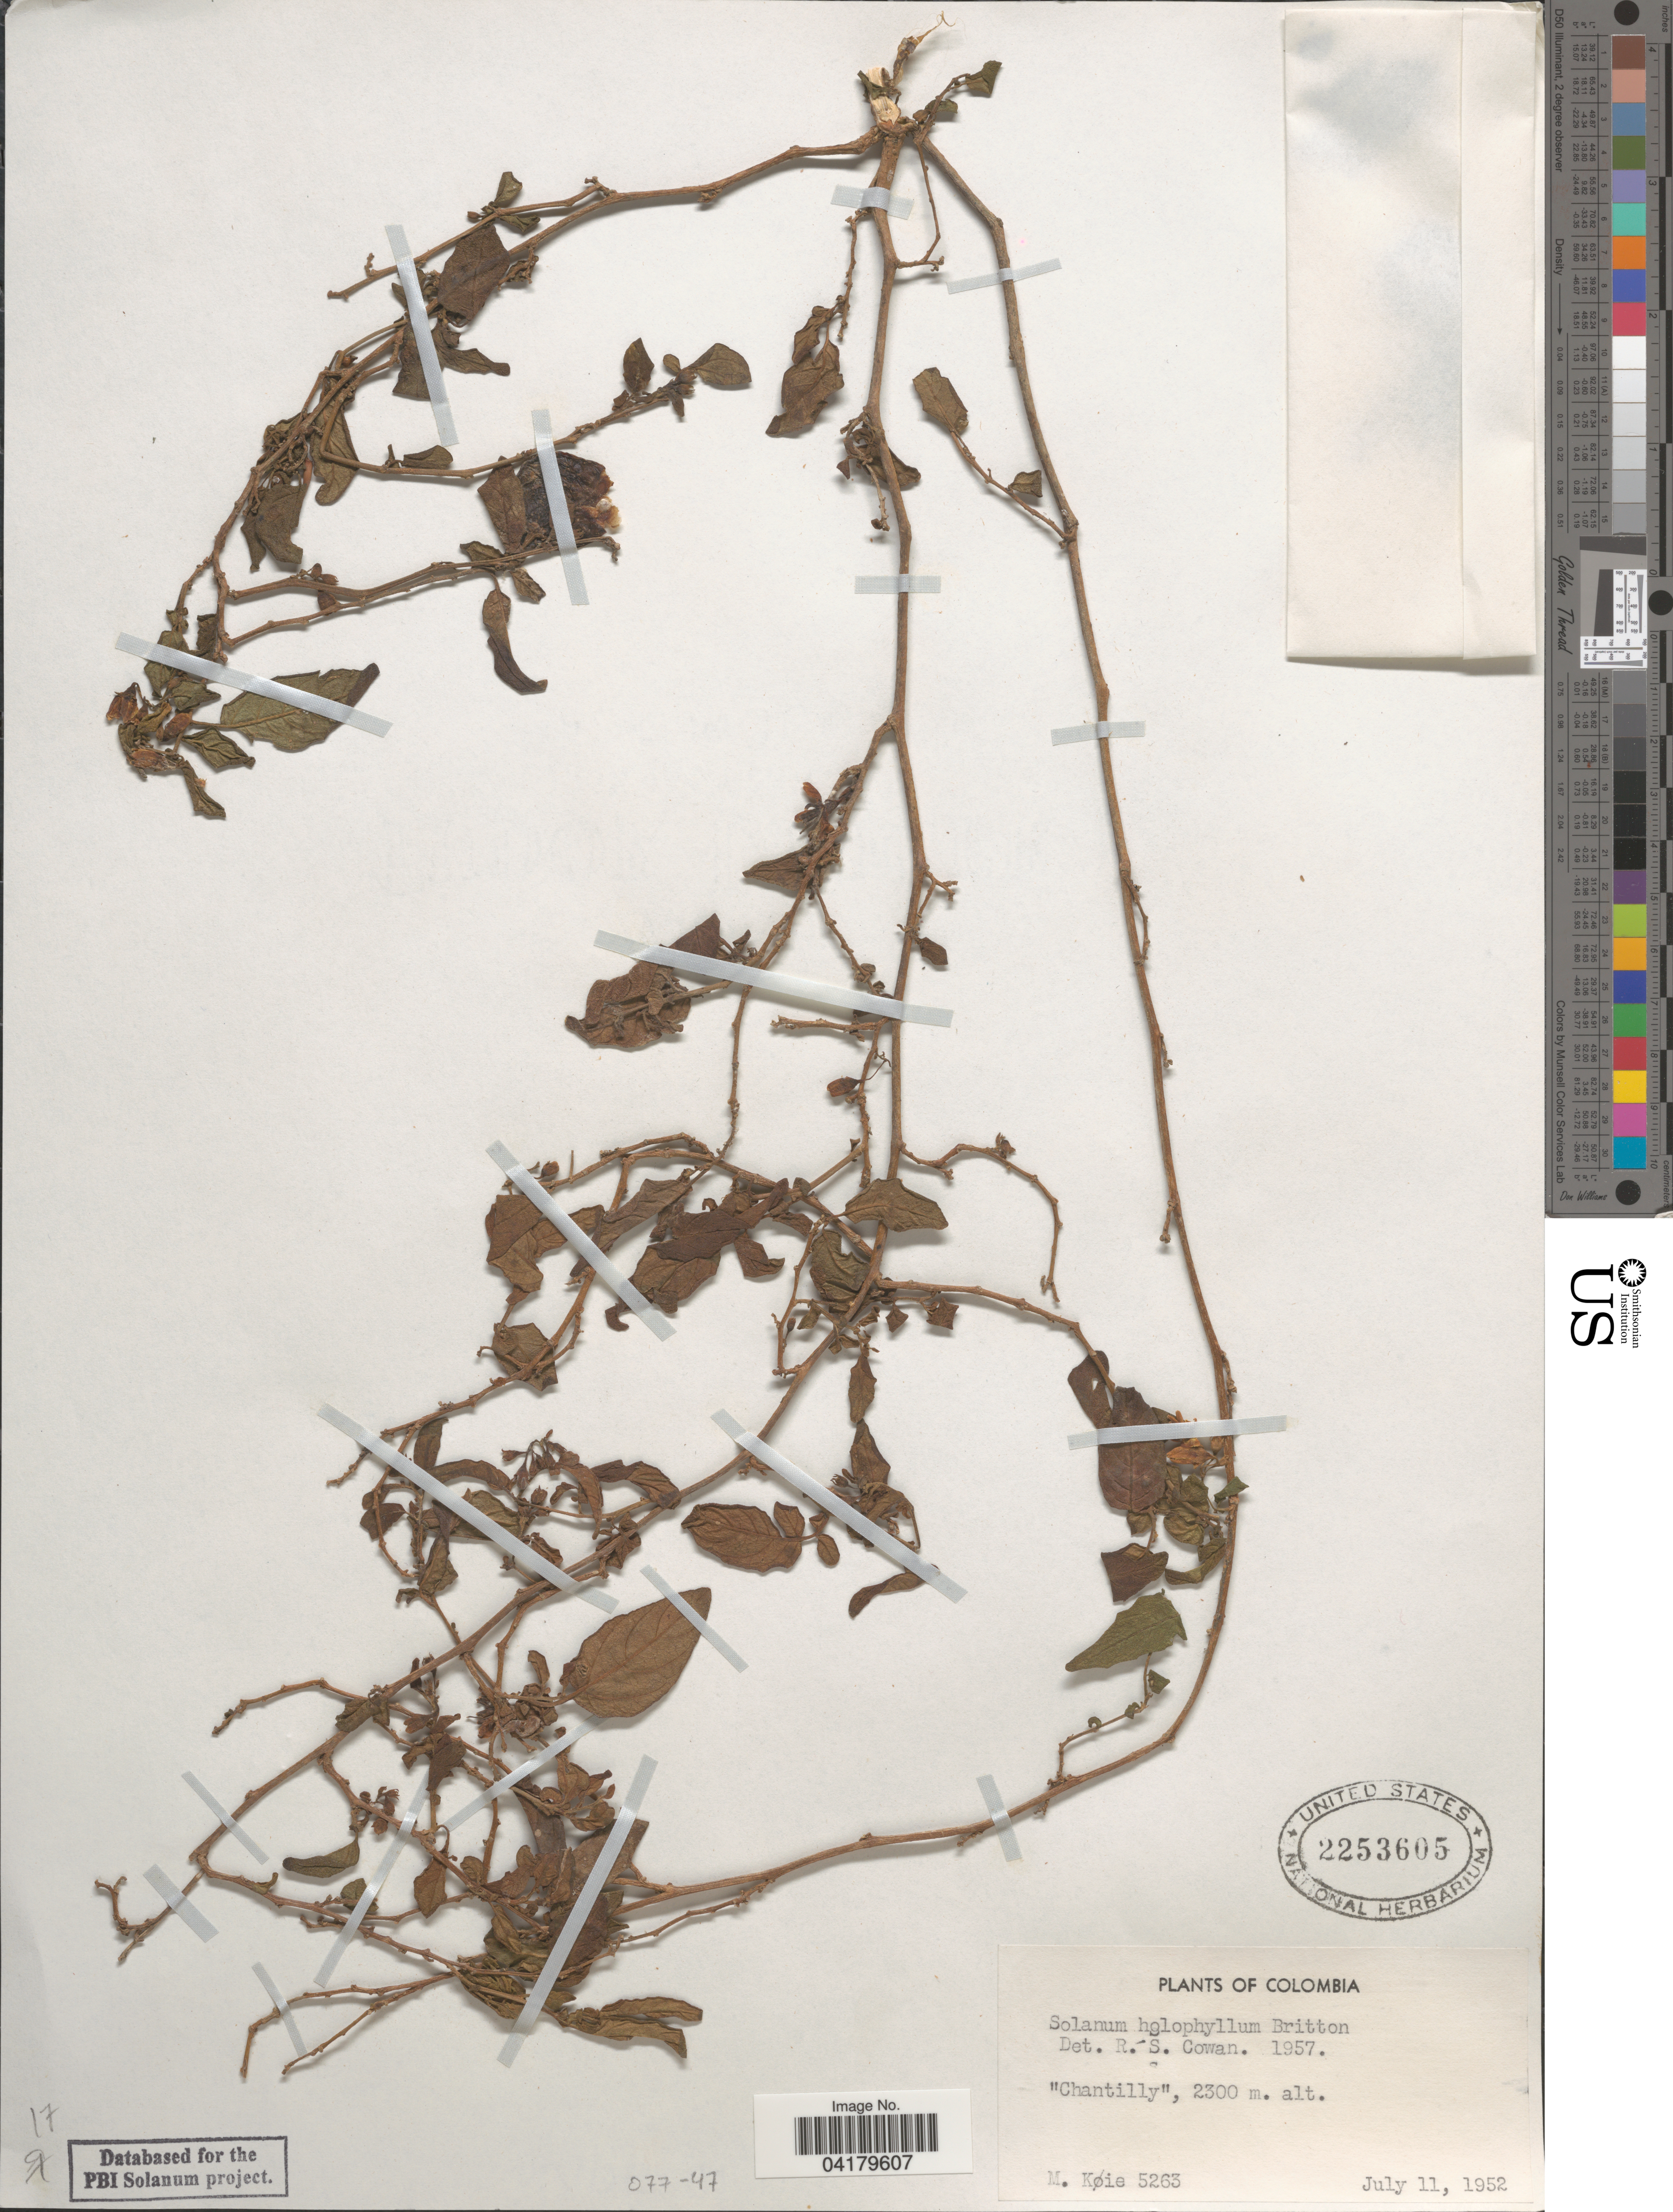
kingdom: Plantae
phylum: Tracheophyta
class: Magnoliopsida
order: Solanales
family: Solanaceae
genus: Solanum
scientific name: Solanum holophyllum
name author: Bitter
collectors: M. Köie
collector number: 5263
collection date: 1952-07-11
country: Colombia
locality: Chantilly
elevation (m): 2300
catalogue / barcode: US 2253605